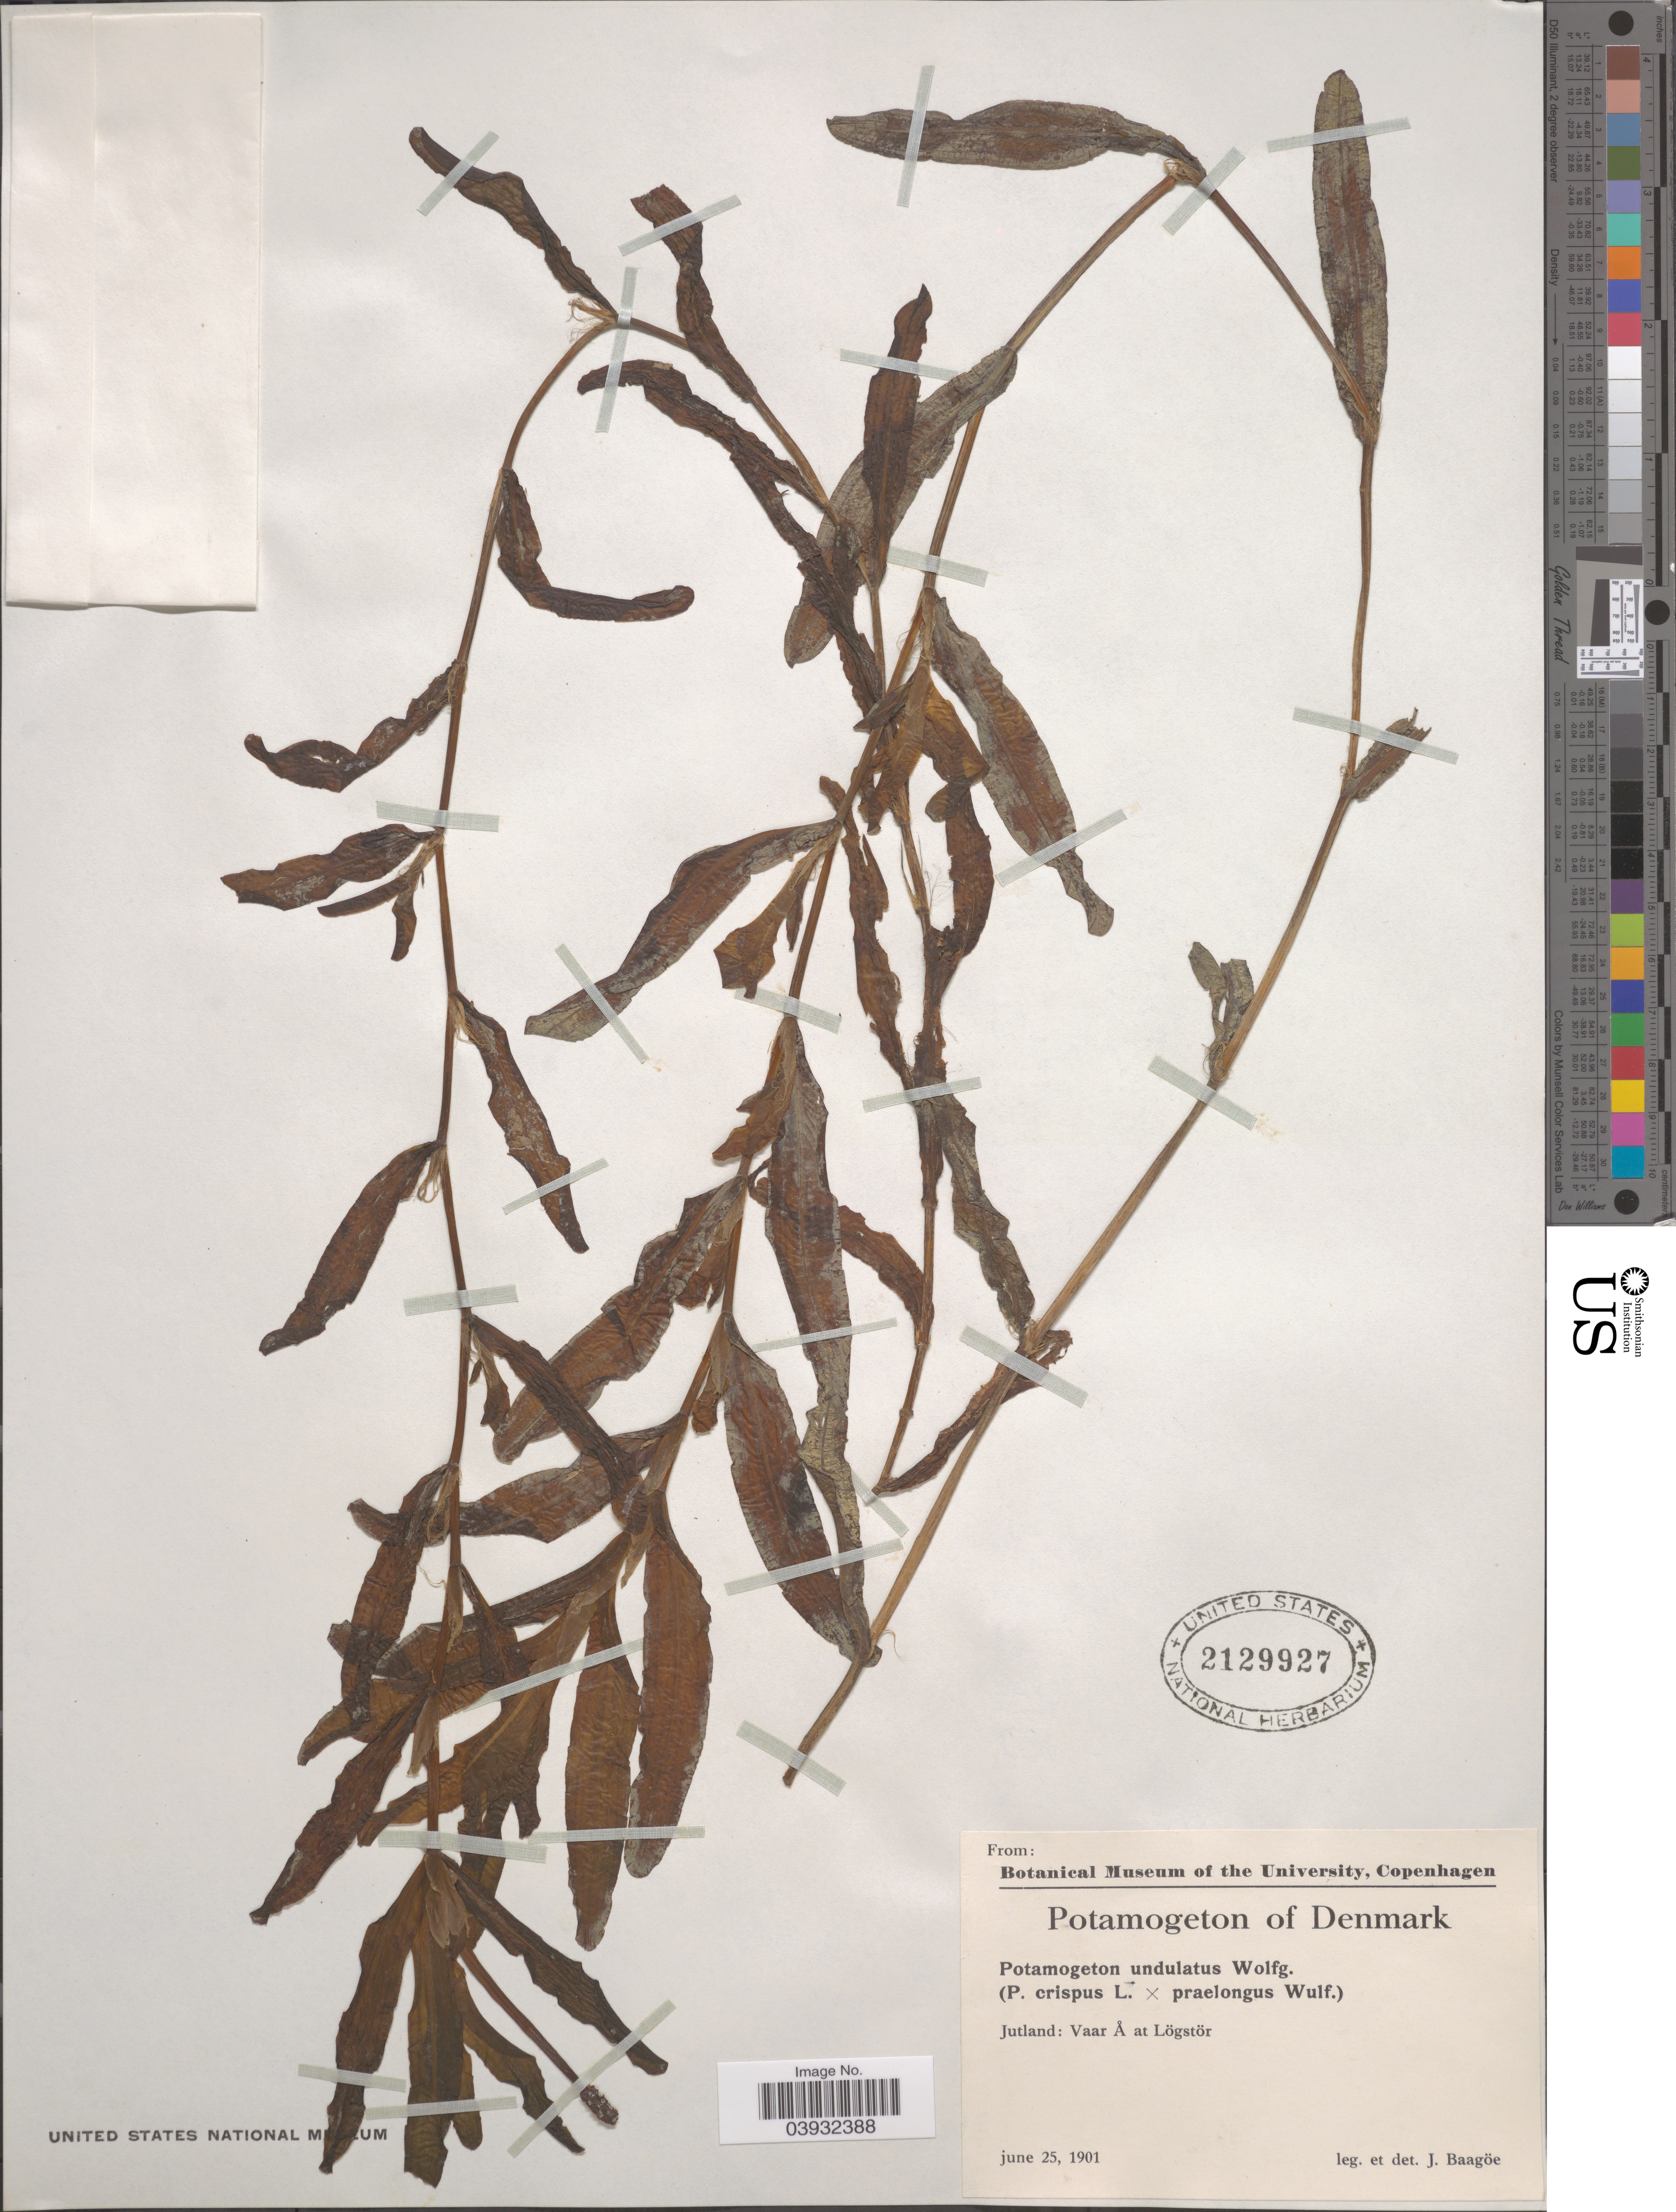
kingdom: Plantae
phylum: Tracheophyta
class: Liliopsida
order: Alismatales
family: Potamogetonaceae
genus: Potamogeton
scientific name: Potamogeton undulatus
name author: Wolfg.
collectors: J. Baagoe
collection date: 1901-06-25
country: Denmark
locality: Jutland: Vaar Å at Lögstör.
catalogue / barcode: US 2129927